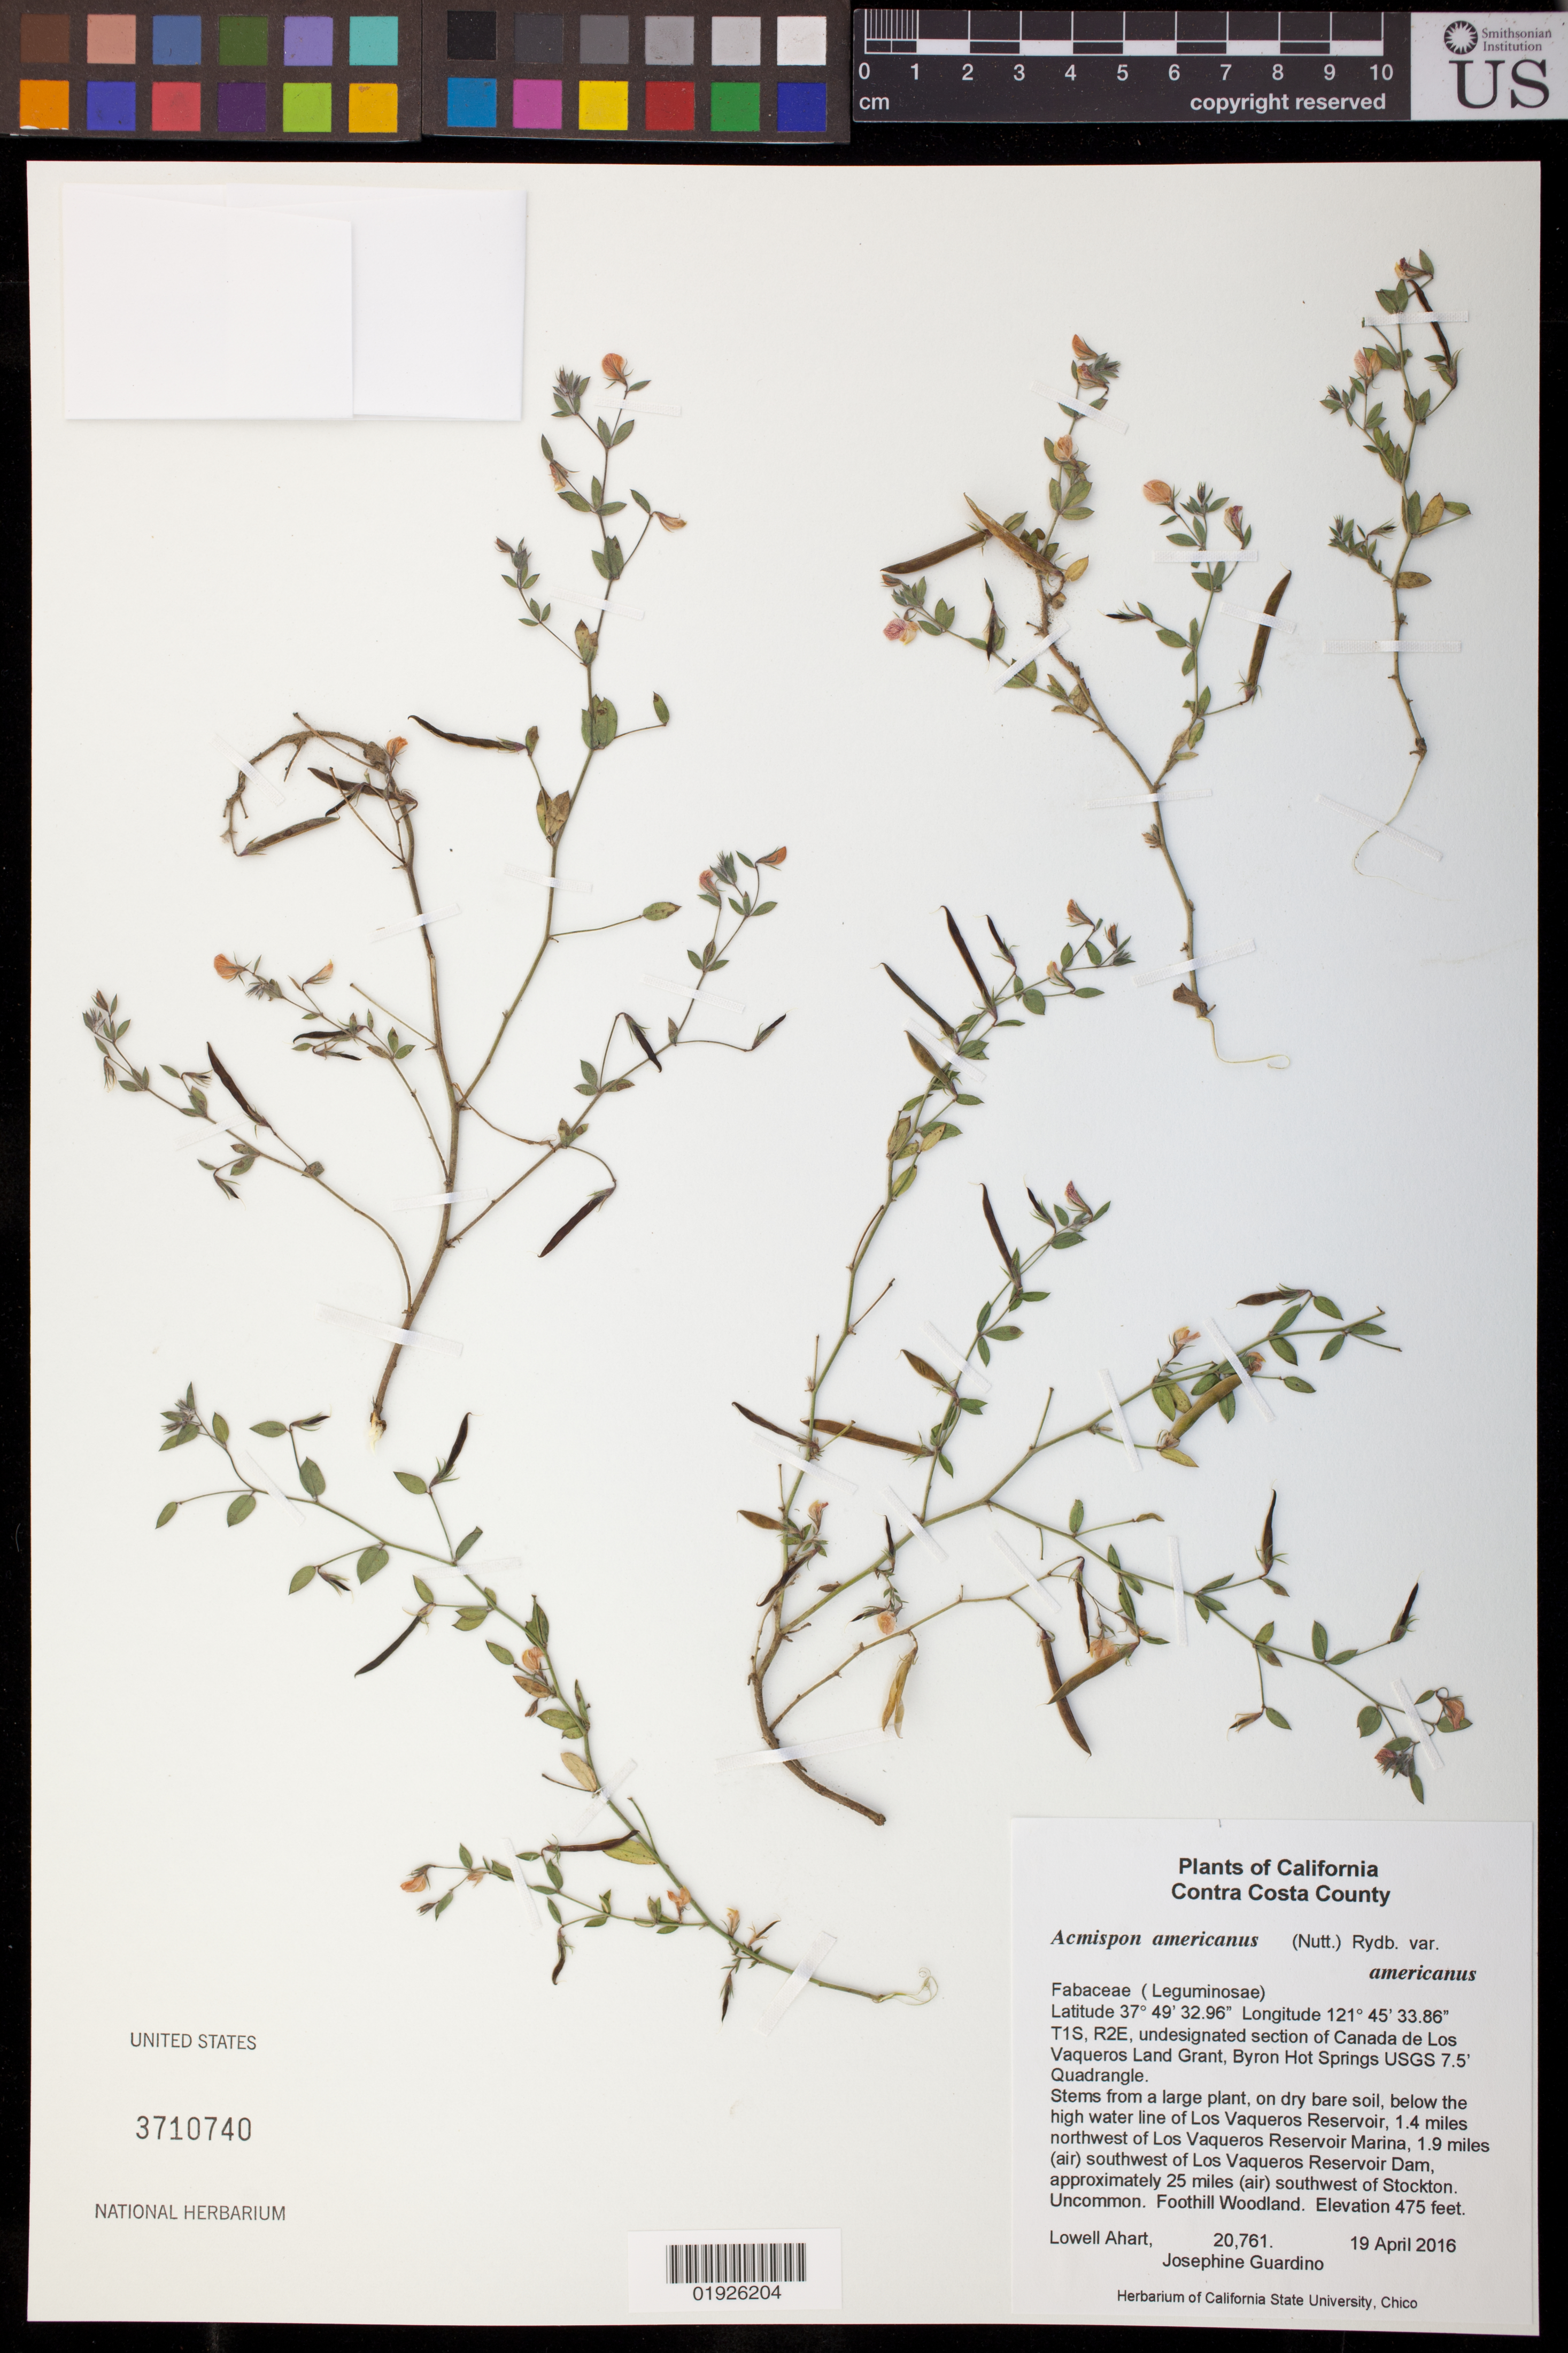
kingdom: Plantae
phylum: Tracheophyta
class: Magnoliopsida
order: Fabales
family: Fabaceae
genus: Acmispon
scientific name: Acmispon americanus var. americanus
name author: (Nutt.) Rydb.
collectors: L. Ahart & J. Guardino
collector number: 20761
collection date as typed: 19 April 2016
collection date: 2016-04-19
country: United States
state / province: California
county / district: Contra Costa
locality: T1S, R2E, undesignated section of Canada de Los Vaqueros Land Grant, Byron Hot Springs USGS 7.5' Quadrangle. Below the high water line of Los Vaqueros Reservoir, 1.4 miles northwest of Los Vaqueros Reservoir Marina, 1.9 miles (air) southwest of Los Vaqueros Reservoir Dam, approximately 25 miles (air) southwest of Stockton.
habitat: Foothill woodland, on dry bare soil.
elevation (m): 145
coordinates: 37 49 32.96, 121 45 33.86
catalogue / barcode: US 3710740